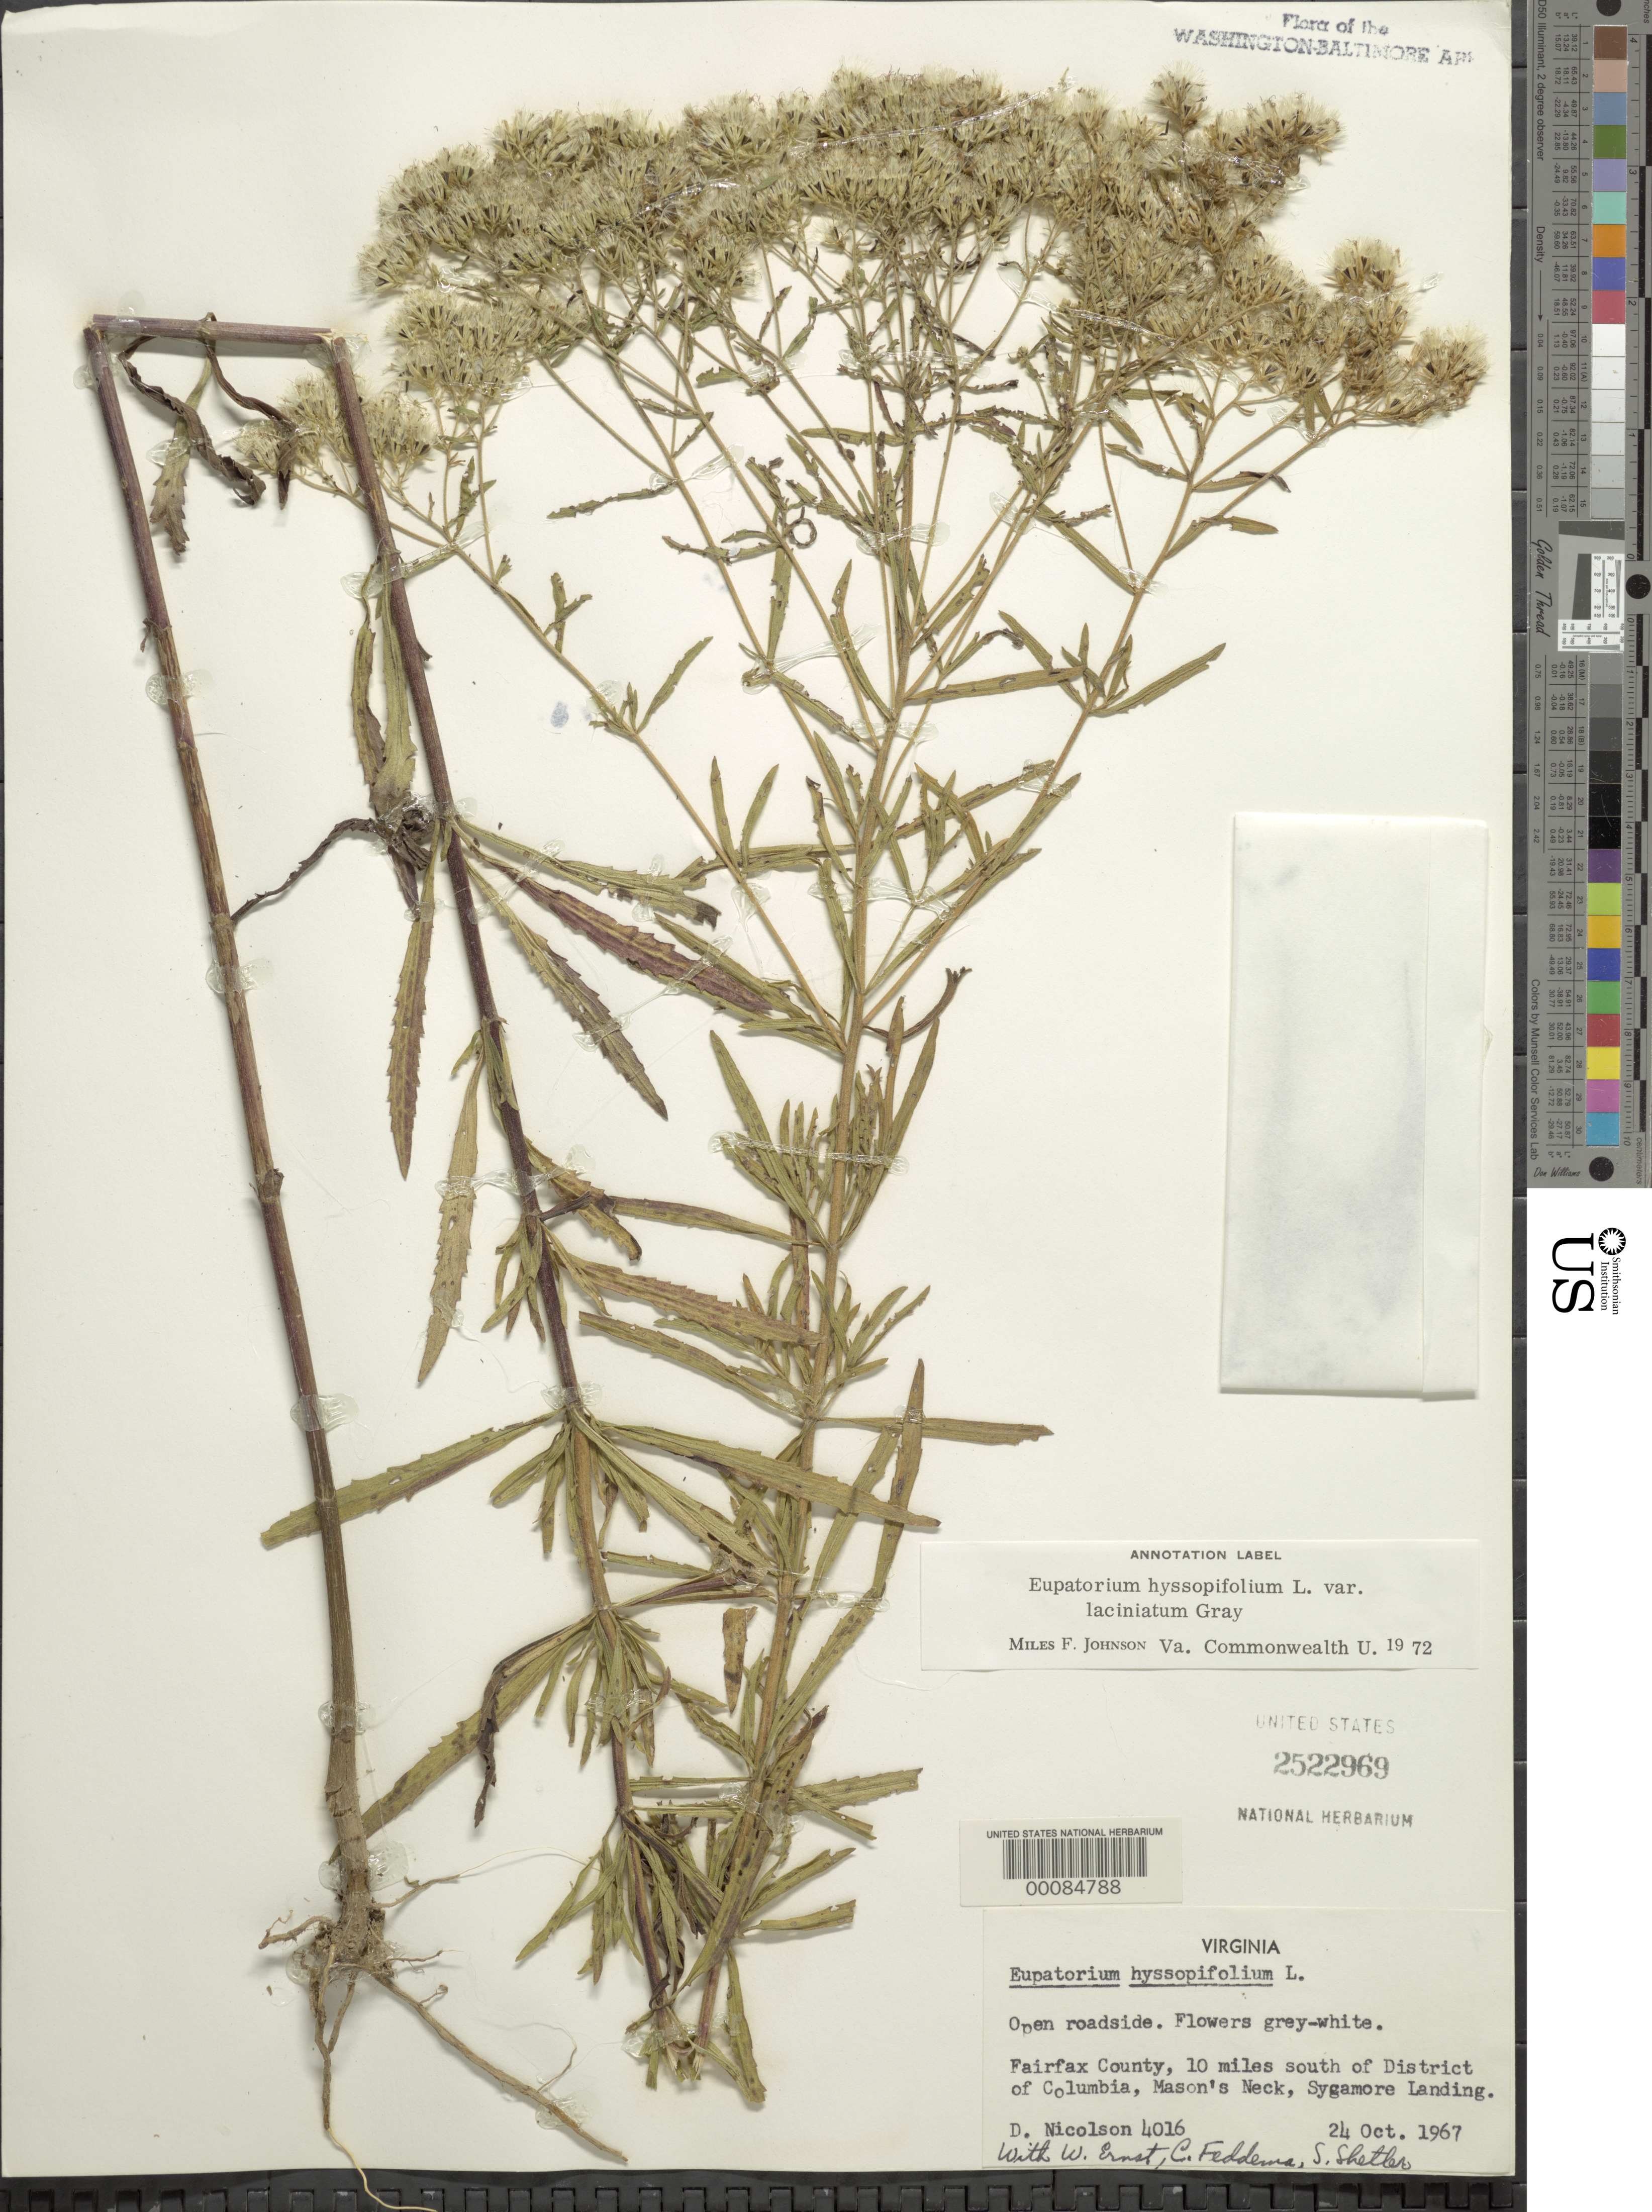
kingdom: Plantae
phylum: Tracheophyta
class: Magnoliopsida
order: Asterales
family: Asteraceae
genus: Eupatorium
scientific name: Eupatorium hyssopifolium var. laciniatum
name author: A. Gray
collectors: D. H. Nicolson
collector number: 4016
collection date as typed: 24 Oct 1967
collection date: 1967-10-24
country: United States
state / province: Virginia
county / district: Fairfax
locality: Masons Neck Sycamore Landing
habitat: Open roadside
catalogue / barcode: US 2522969